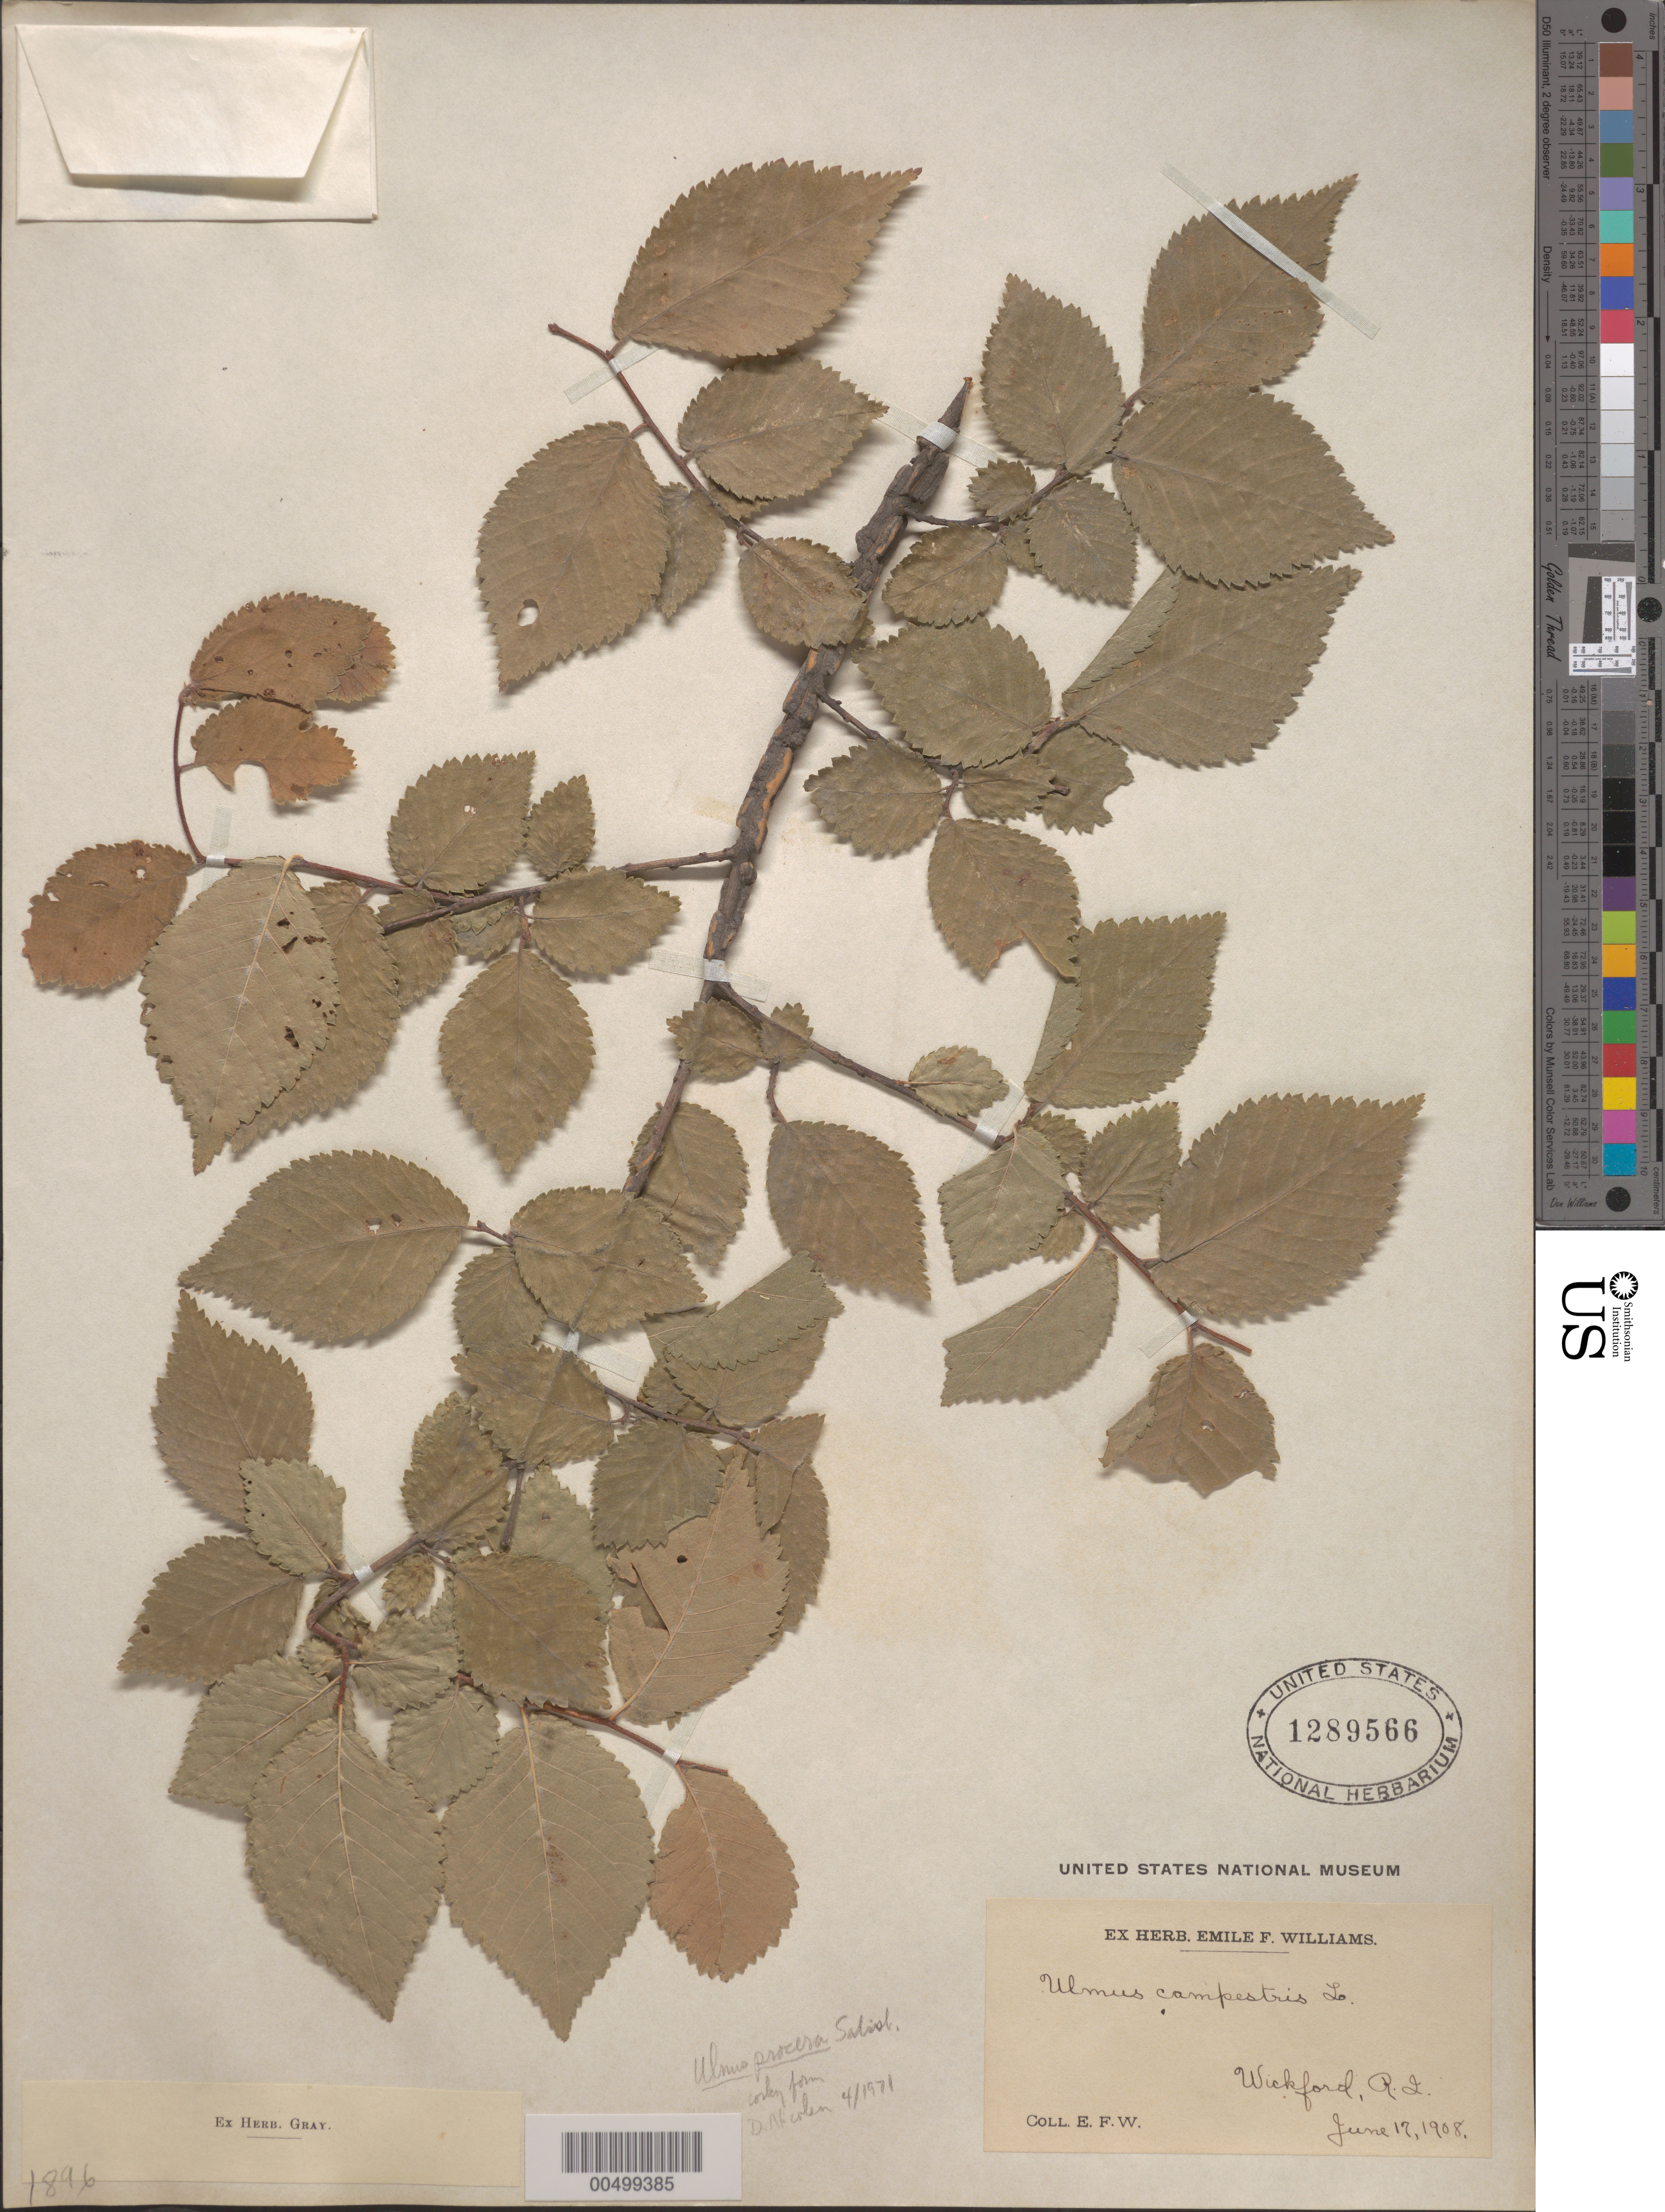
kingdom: Plantae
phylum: Tracheophyta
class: Magnoliopsida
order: Rosales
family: Ulmaceae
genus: Ulmus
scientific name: Ulmus procera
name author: Salisb.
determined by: Nicolson, Dan H.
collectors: E. F. Williams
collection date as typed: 17 Jun 1908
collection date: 1908-06-17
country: United States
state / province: Rhode Island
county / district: Washington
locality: Wickford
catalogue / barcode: US 1289566